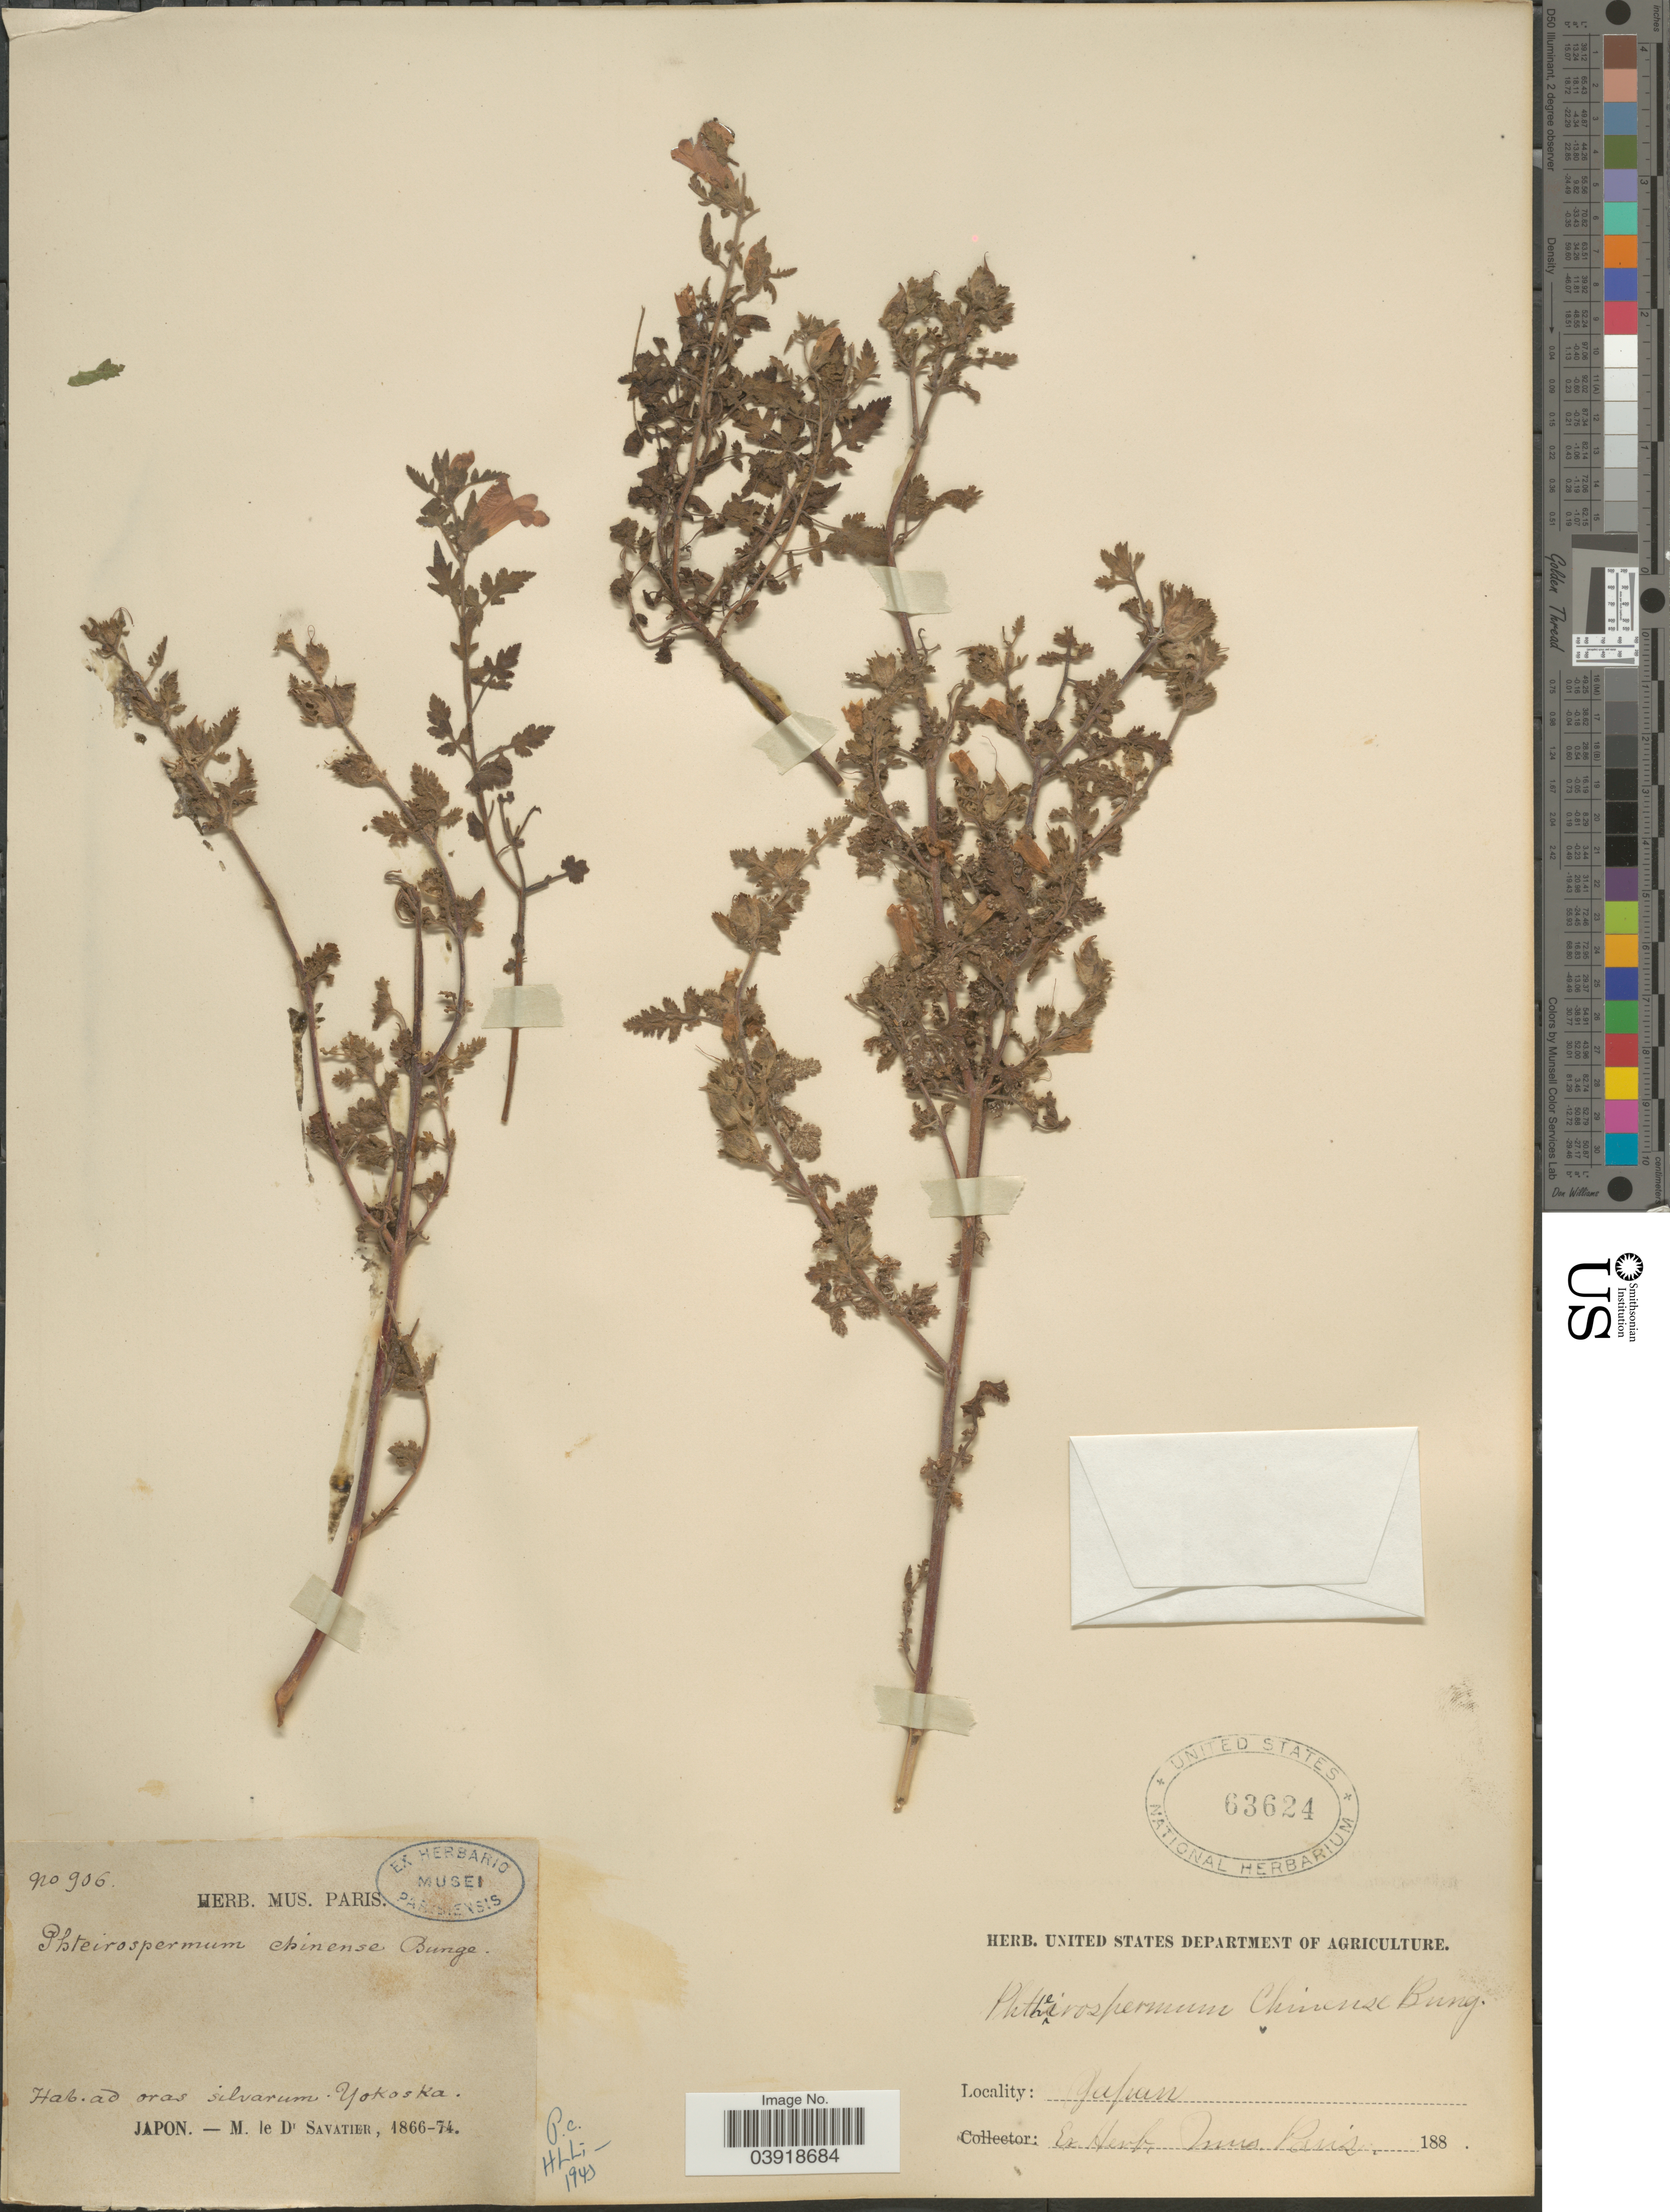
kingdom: Plantae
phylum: Tracheophyta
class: Magnoliopsida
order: Lamiales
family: Orobanchaceae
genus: Phtheirospermum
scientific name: Phtheirospermum chinense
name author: Bunge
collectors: M. Savatier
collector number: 906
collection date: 1866/1874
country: Japan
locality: Ad oras silvarum. Yokoska.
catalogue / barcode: US 63624